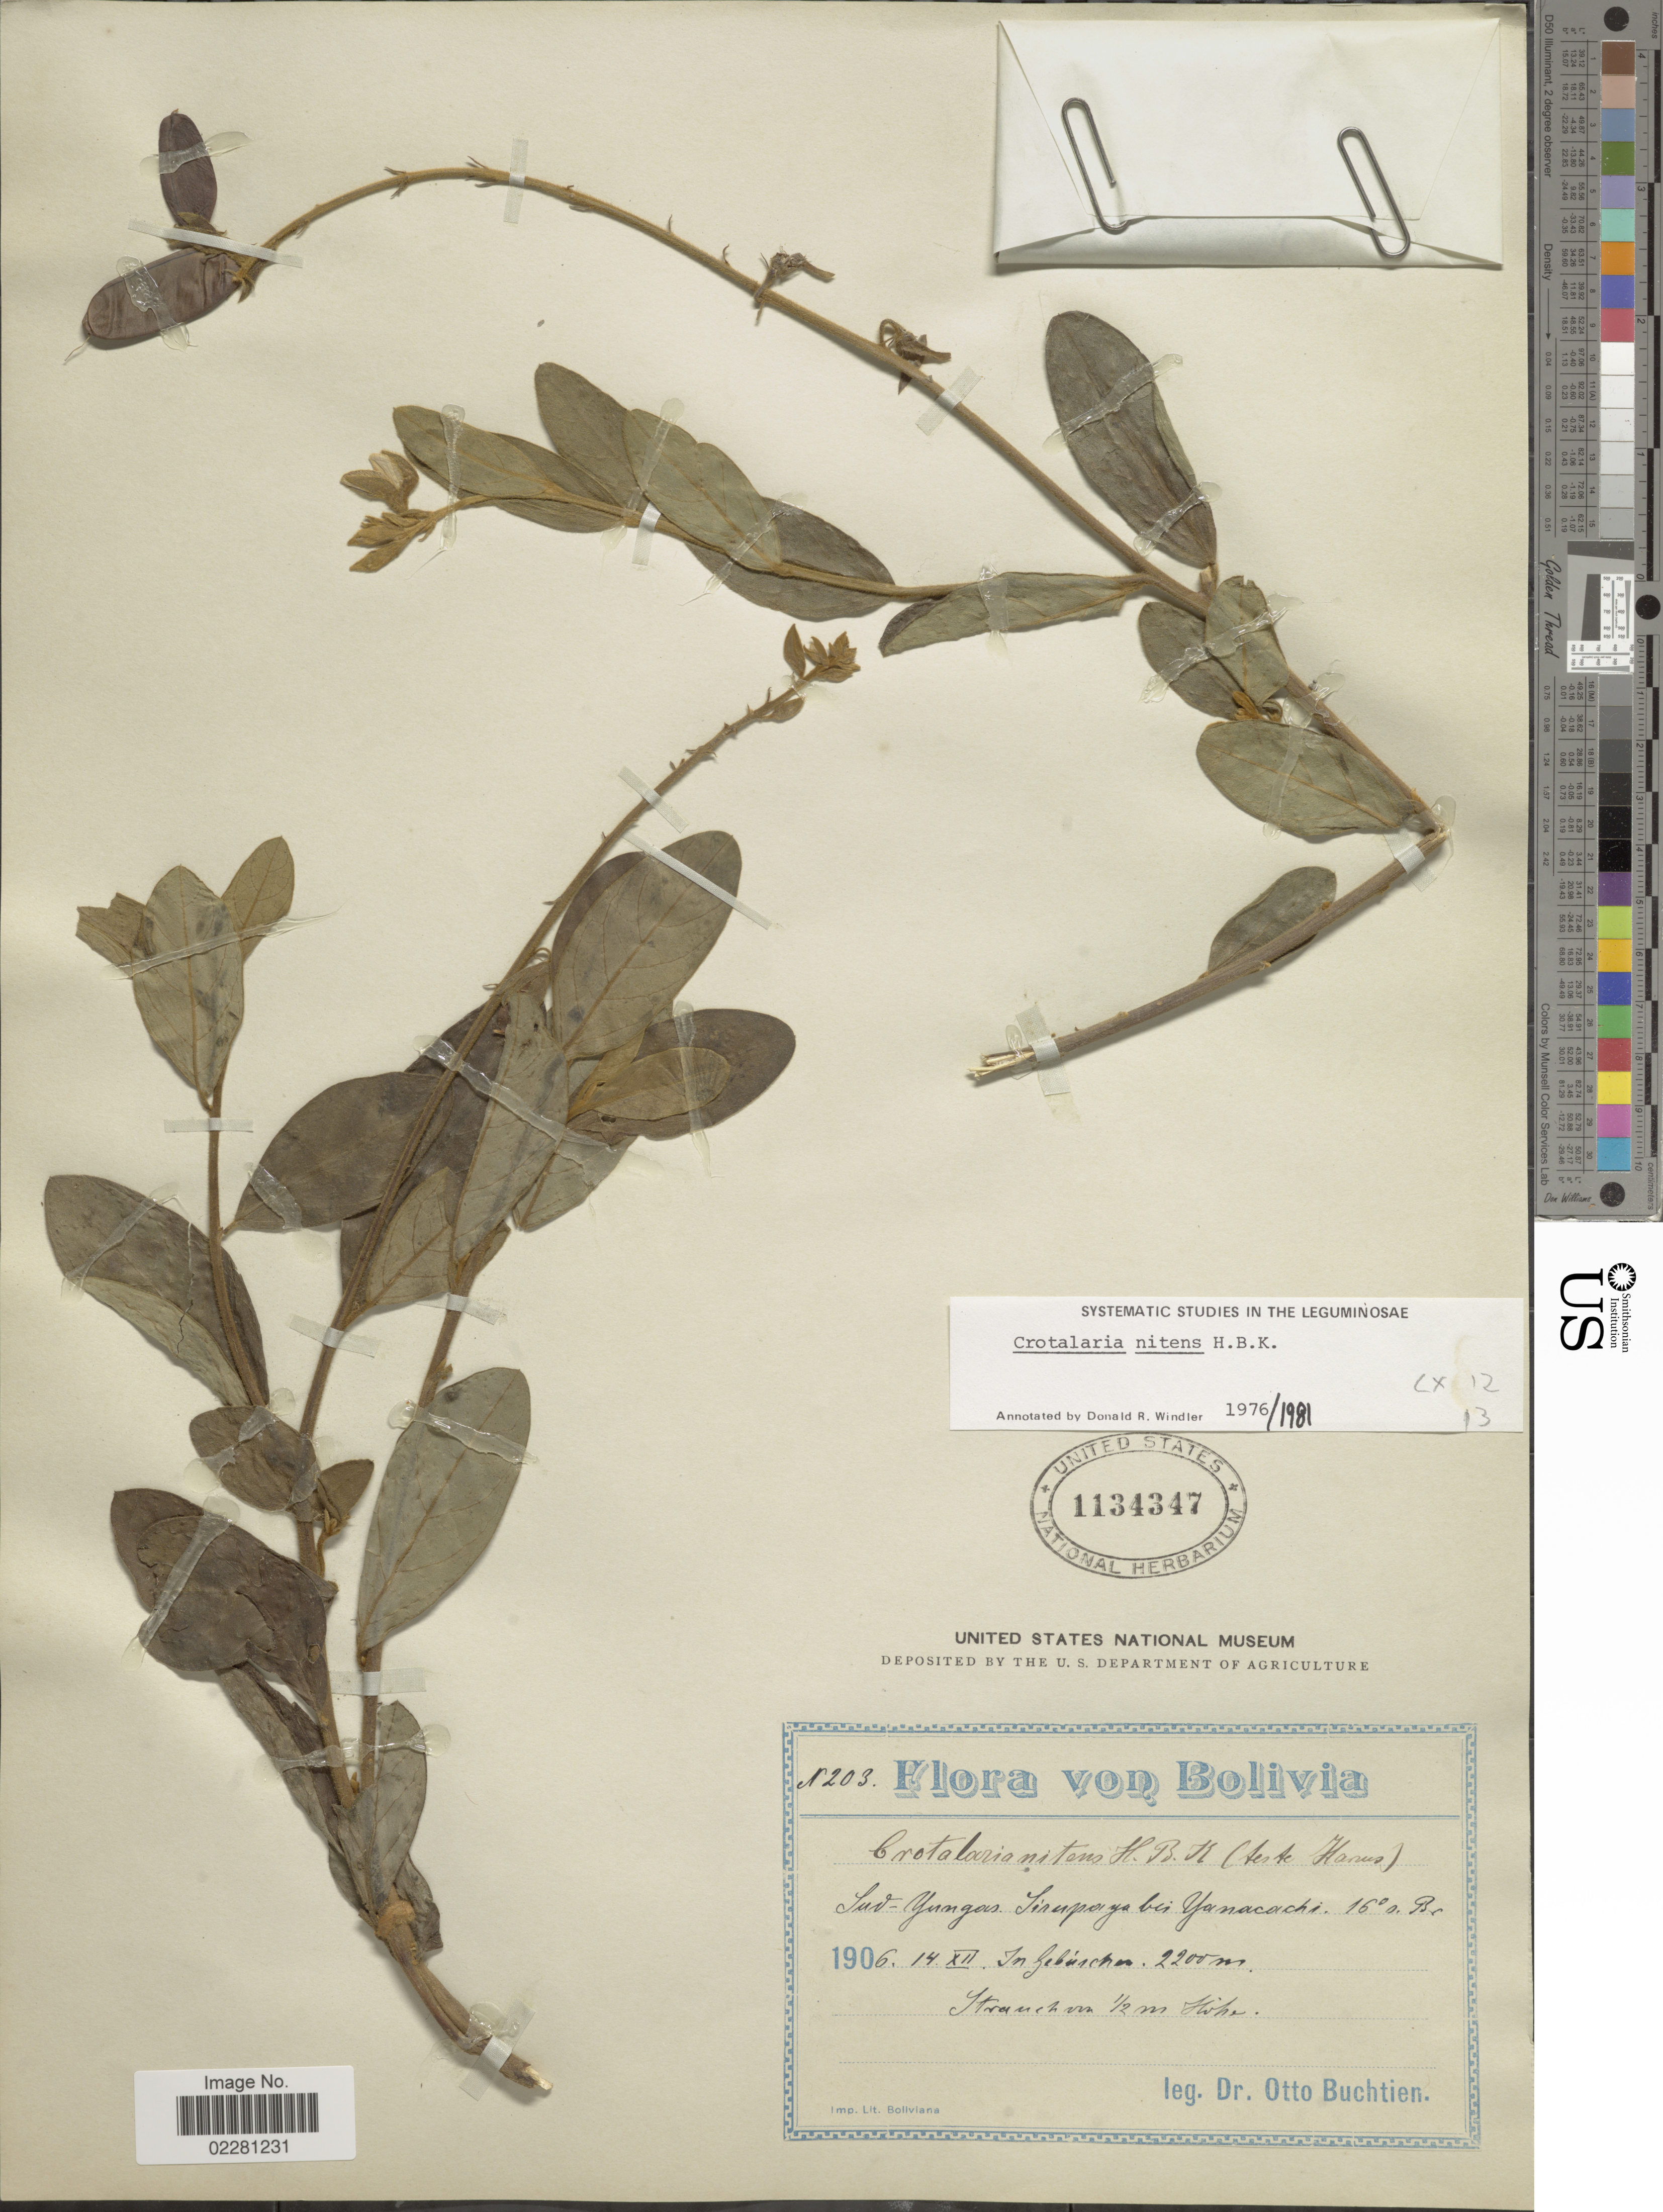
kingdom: Plantae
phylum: Tracheophyta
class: Magnoliopsida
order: Fabales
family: Fabaceae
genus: Crotalaria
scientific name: Crotalaria nitens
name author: Kunth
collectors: O. Buchtien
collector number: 203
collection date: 1906-12-14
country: Bolivia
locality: Sud-Yungas, Sirapaya bei Yanacachi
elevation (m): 2200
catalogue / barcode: US 1134347